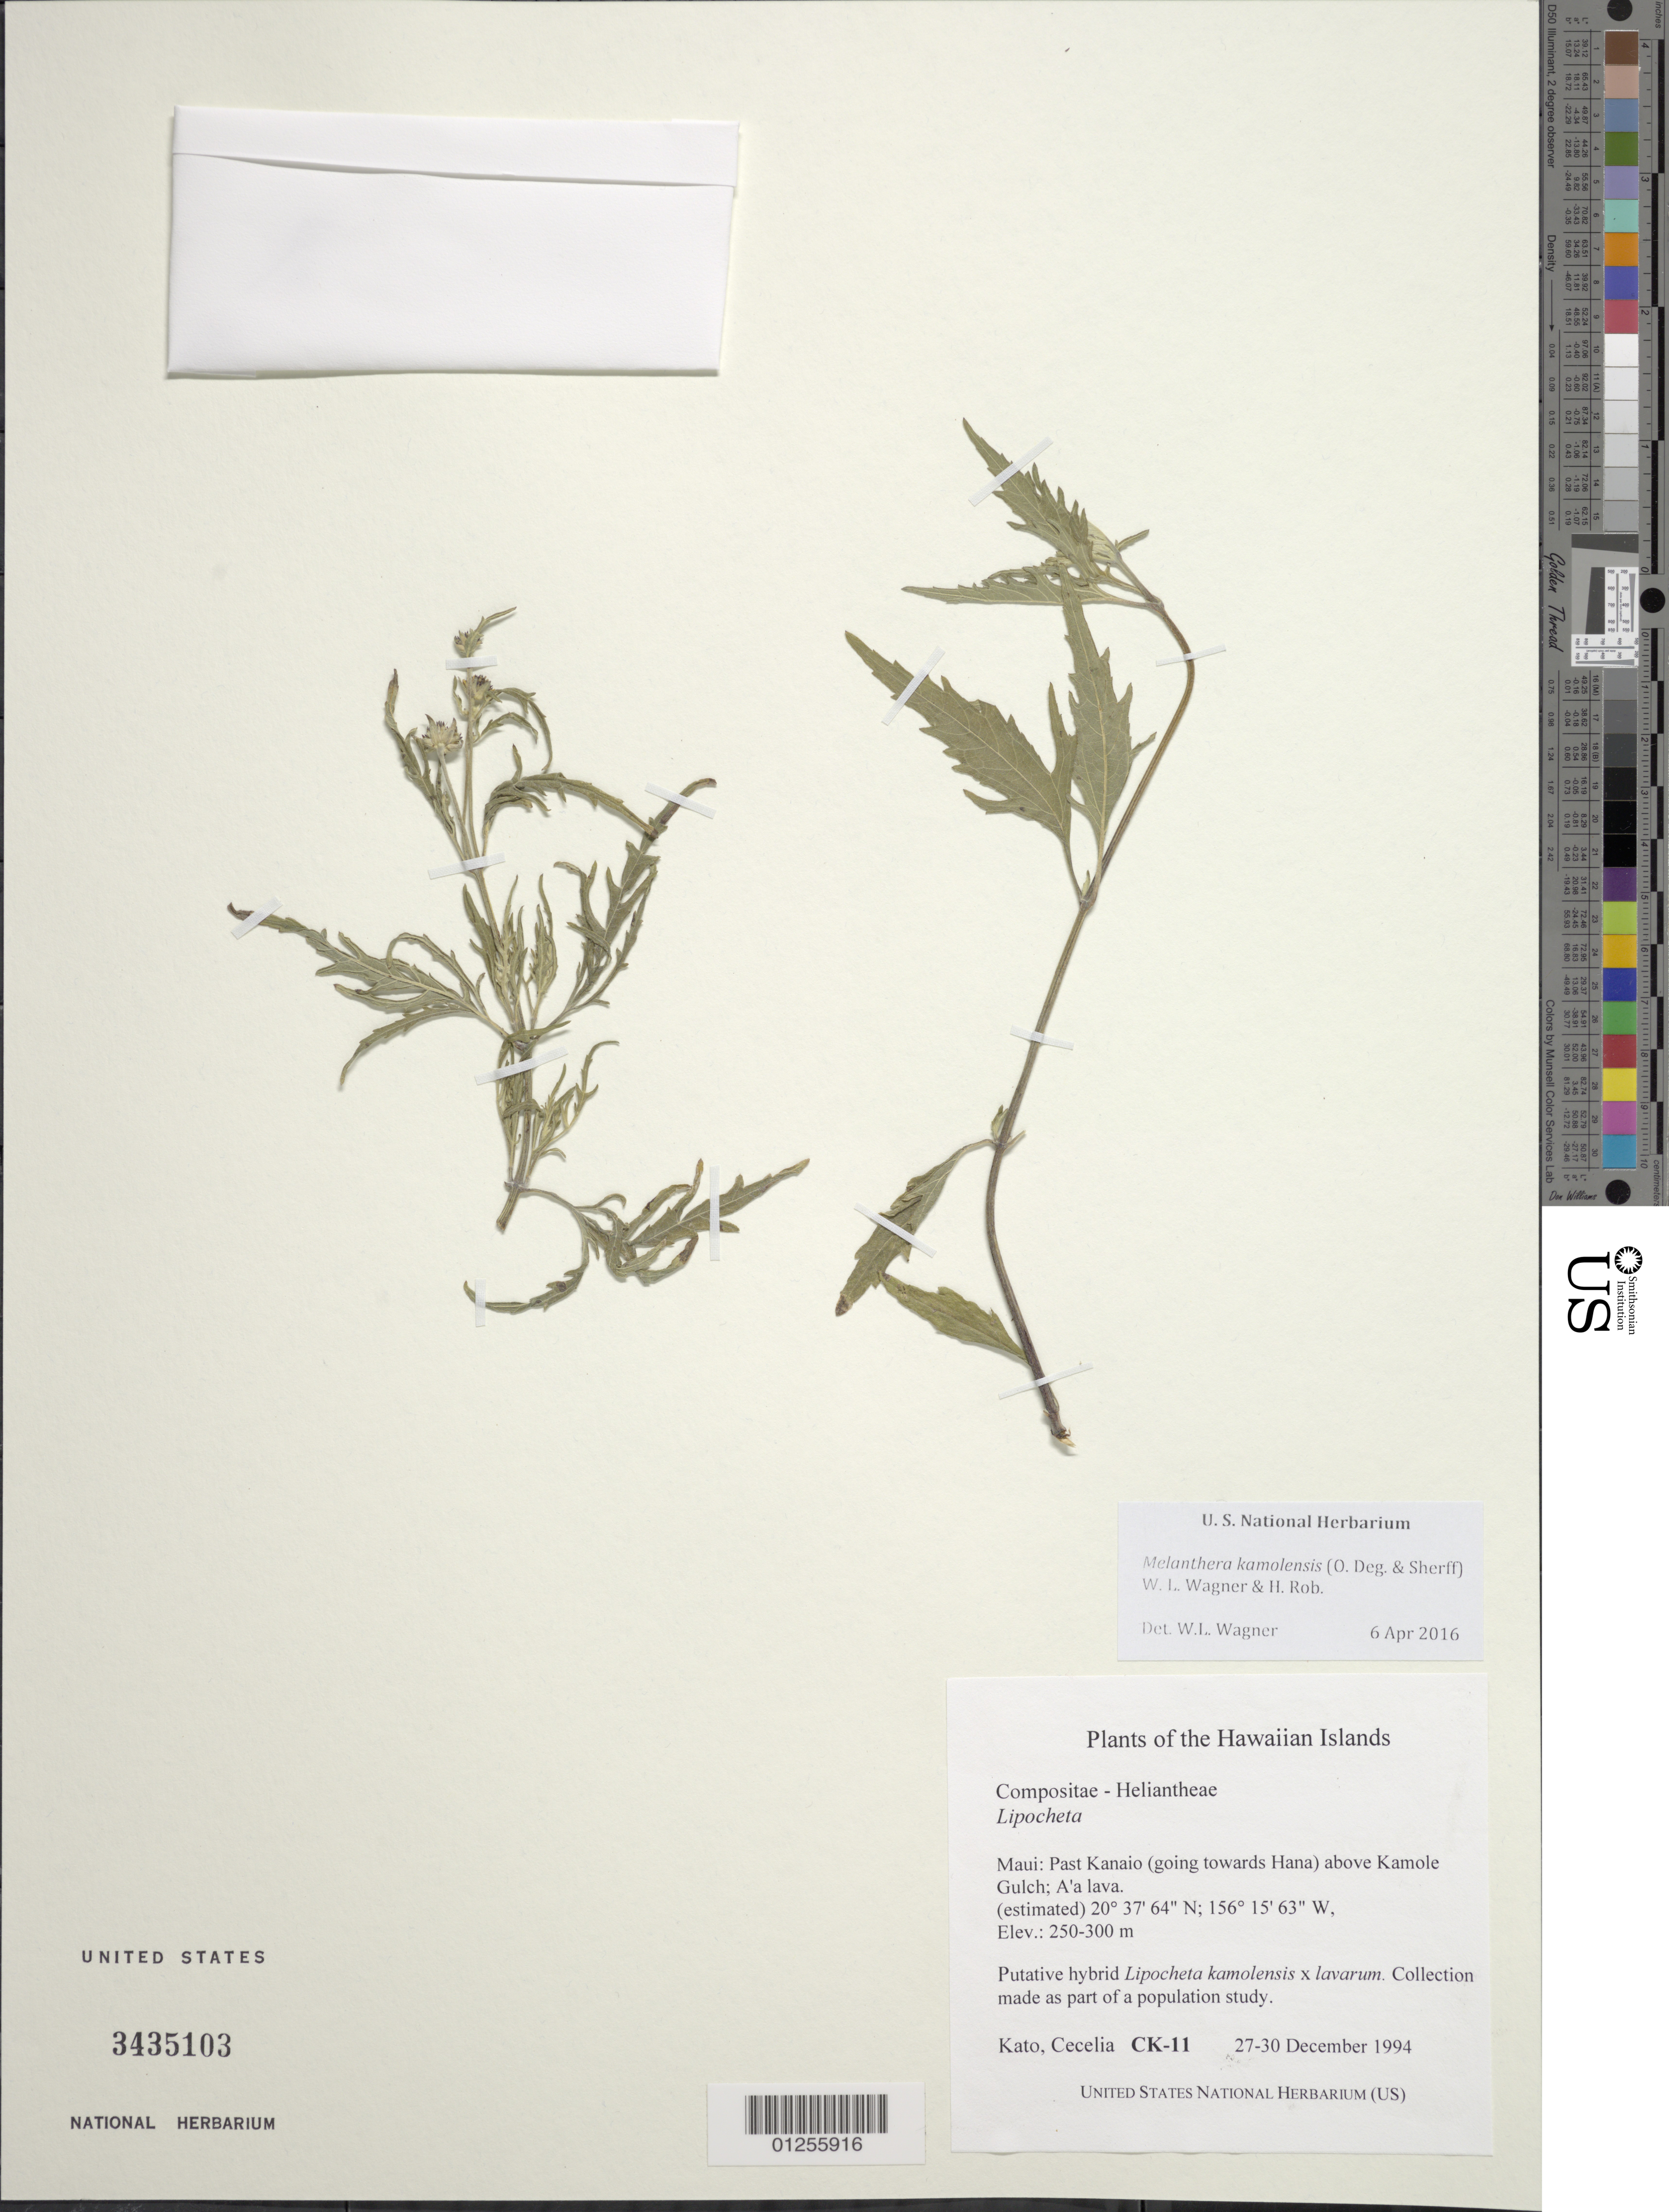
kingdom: Plantae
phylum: Tracheophyta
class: Magnoliopsida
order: Asterales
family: Asteraceae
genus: Wollastonia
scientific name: Wollastonia kamolensis x W. lavarum (Gaudich.) Orchard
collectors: C. Kato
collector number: CK-11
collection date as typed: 27 - 30 Dec 1994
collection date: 1994-12-27/1994-12-30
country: United States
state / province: Hawaii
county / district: Maui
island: Maui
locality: Past Kanaio (going towards Hana) above Kamole Gulch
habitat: A'a lava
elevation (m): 250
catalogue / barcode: US 3435103